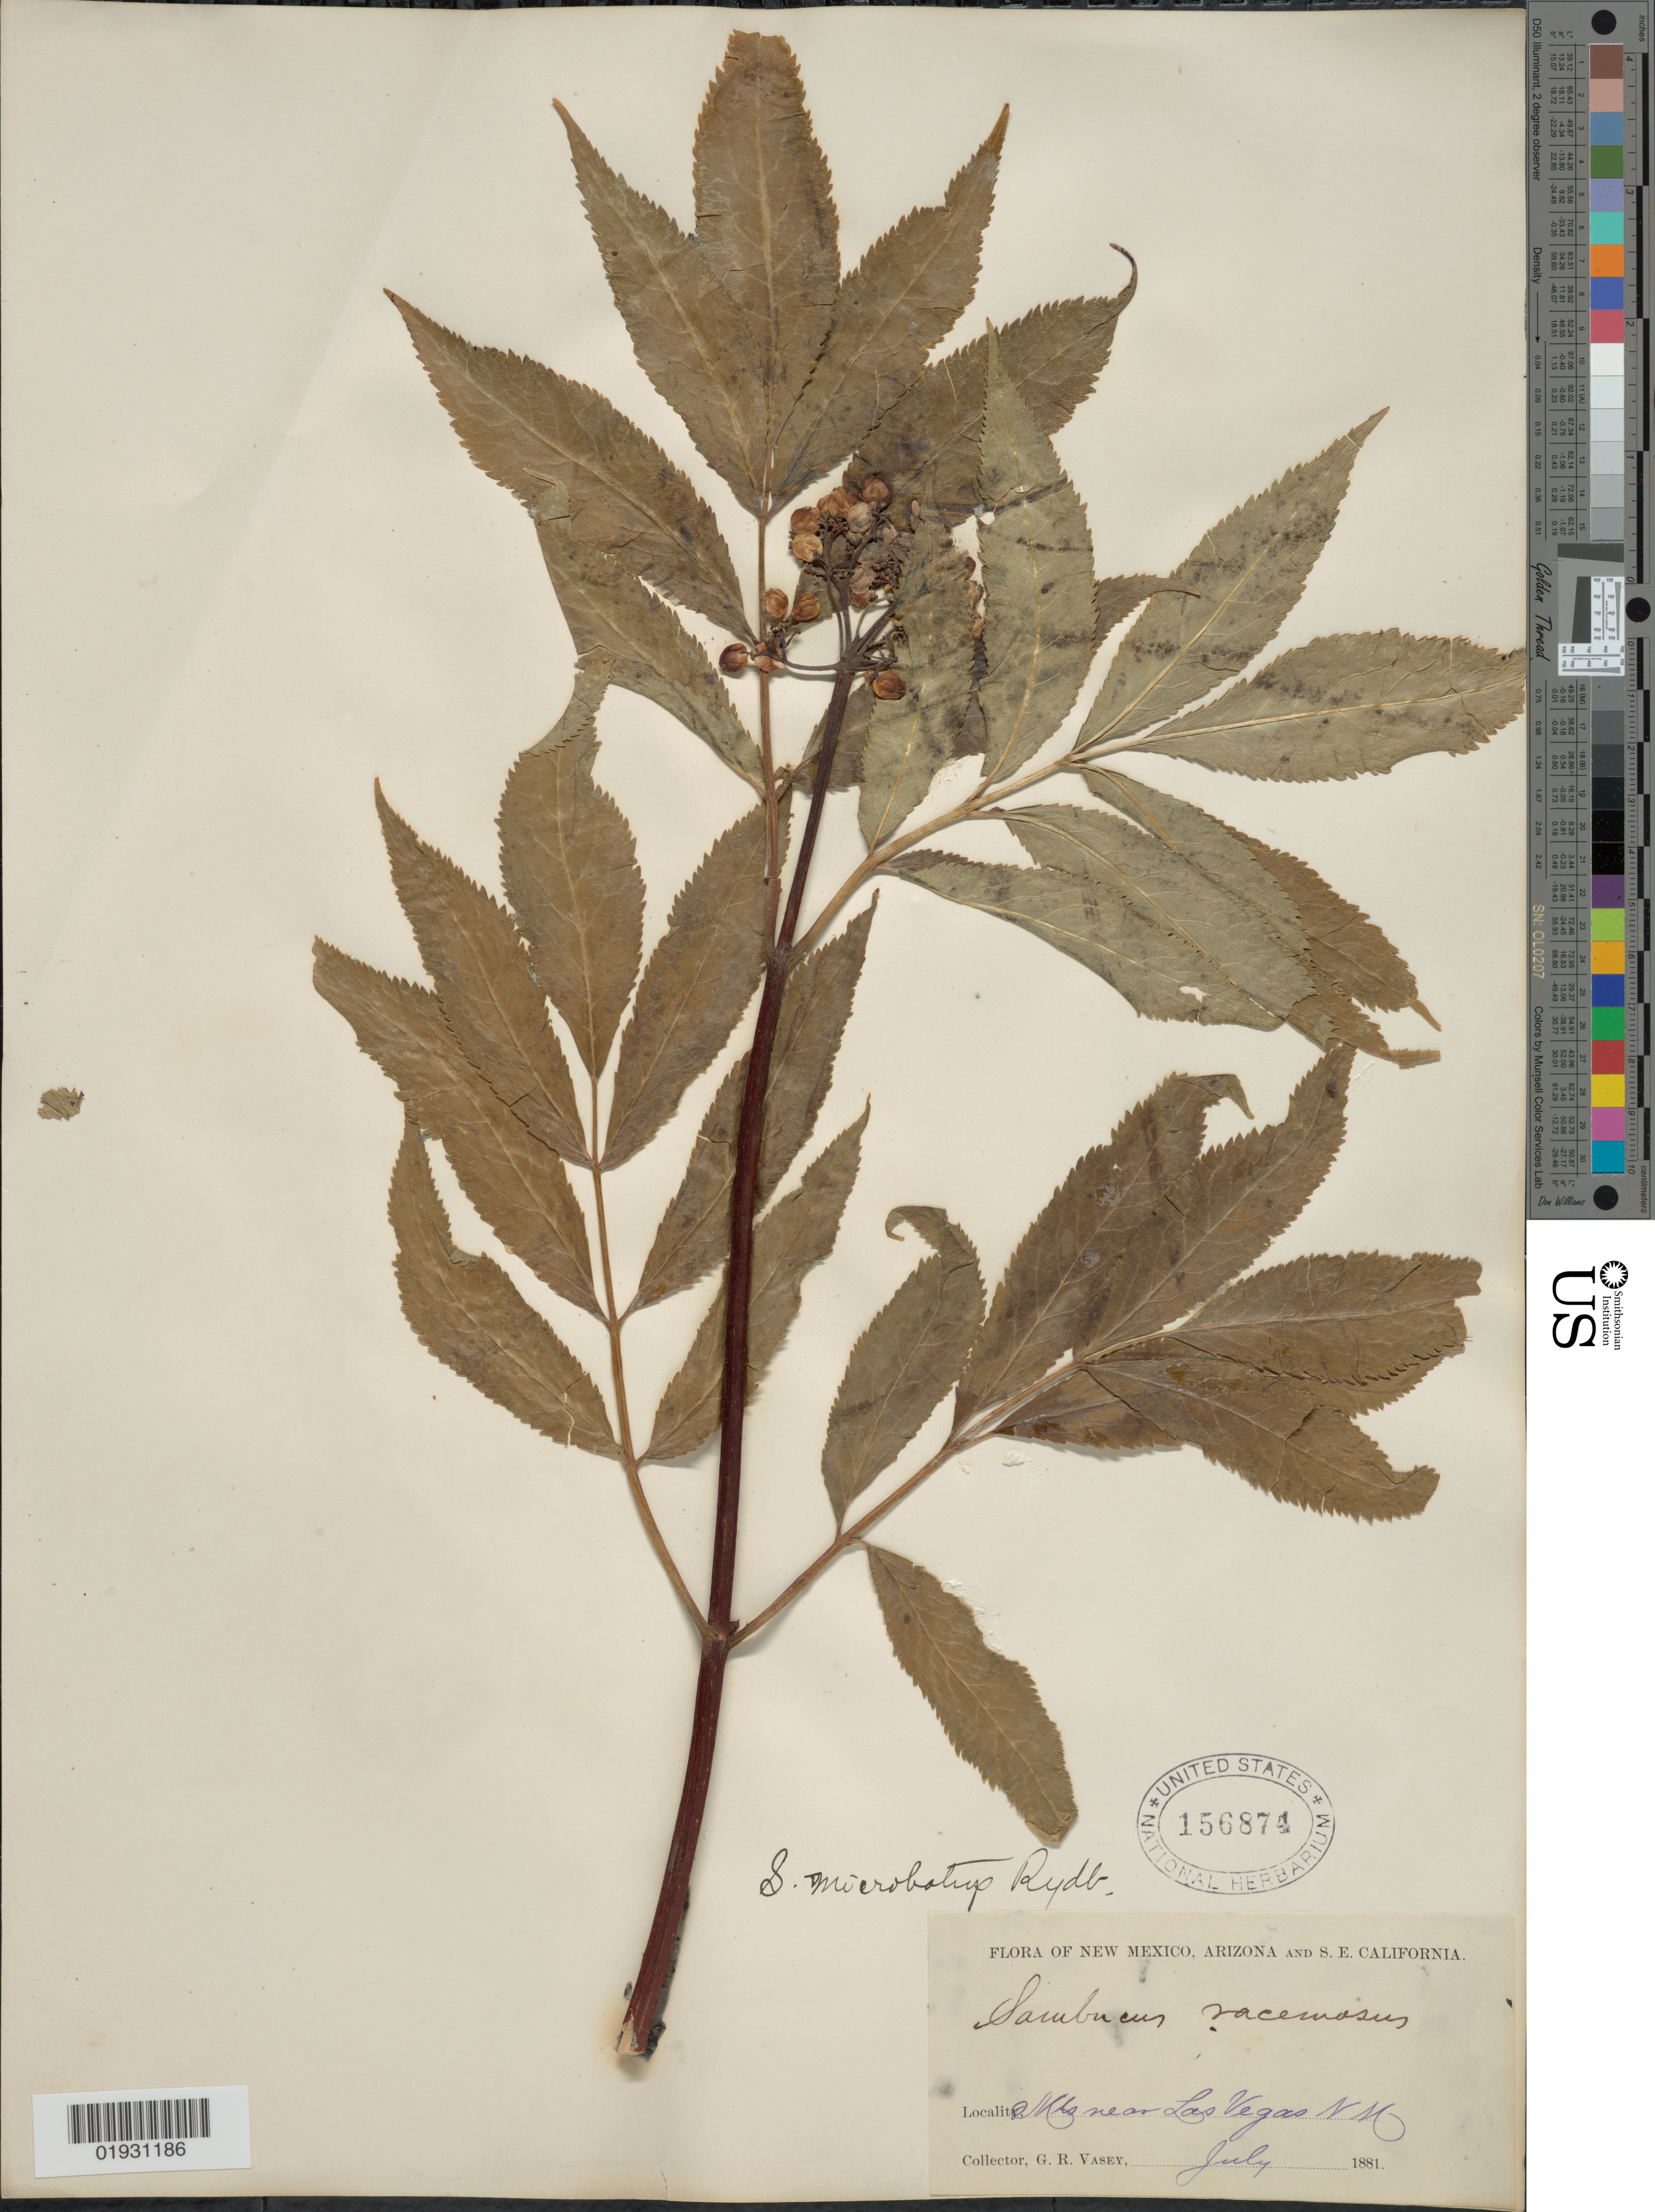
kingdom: Plantae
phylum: Tracheophyta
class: Magnoliopsida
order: Dipsacales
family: Viburnaceae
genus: Sambucus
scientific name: Sambucus microbotrys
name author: Rydb.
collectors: G. R. Vasey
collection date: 1881-07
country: United States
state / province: New Mexico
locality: Mts. near Las Vegas.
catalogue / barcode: US 156874